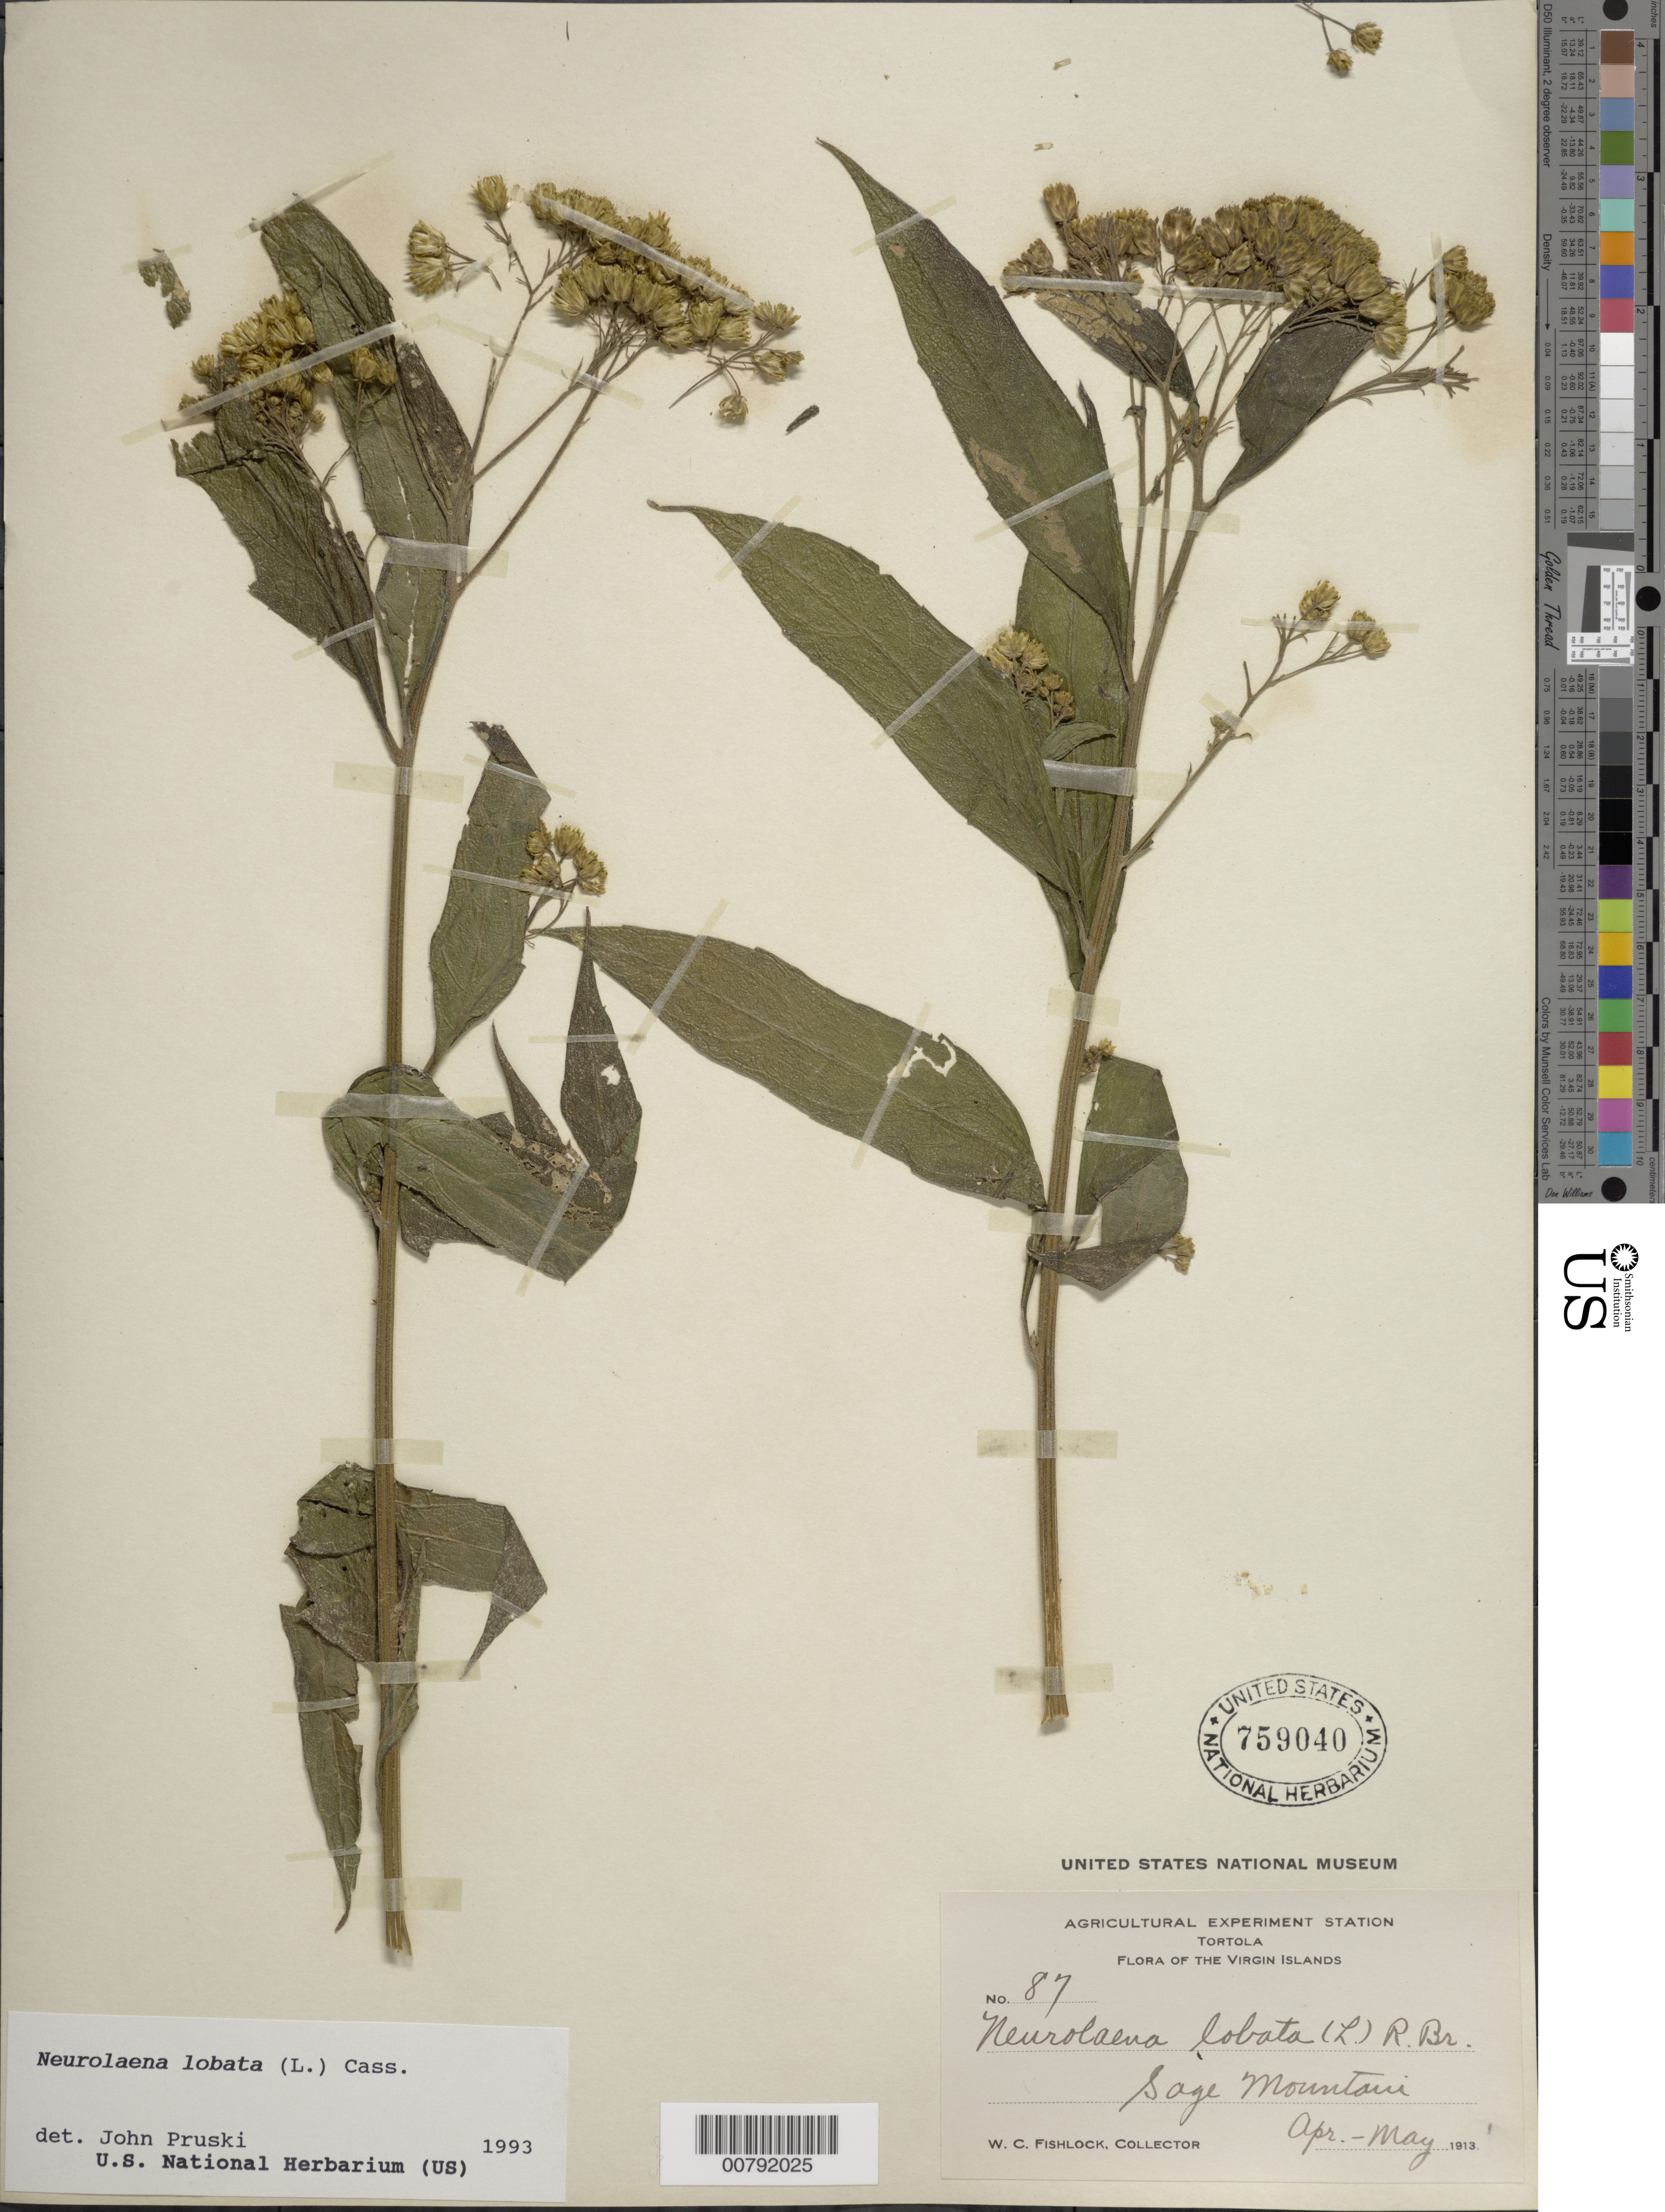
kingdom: Plantae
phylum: Tracheophyta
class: Magnoliopsida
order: Asterales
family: Asteraceae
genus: Neurolaena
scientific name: Neurolaena lobata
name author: (L.) R. Br. ex Cass.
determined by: Pruski, J. F.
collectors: W. Fishlock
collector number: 87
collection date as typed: Apr 1913 to -- May 1913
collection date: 1913-04/1913-05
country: British Virgin Islands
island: Tortola I.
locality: Sage Mountain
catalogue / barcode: US 759040